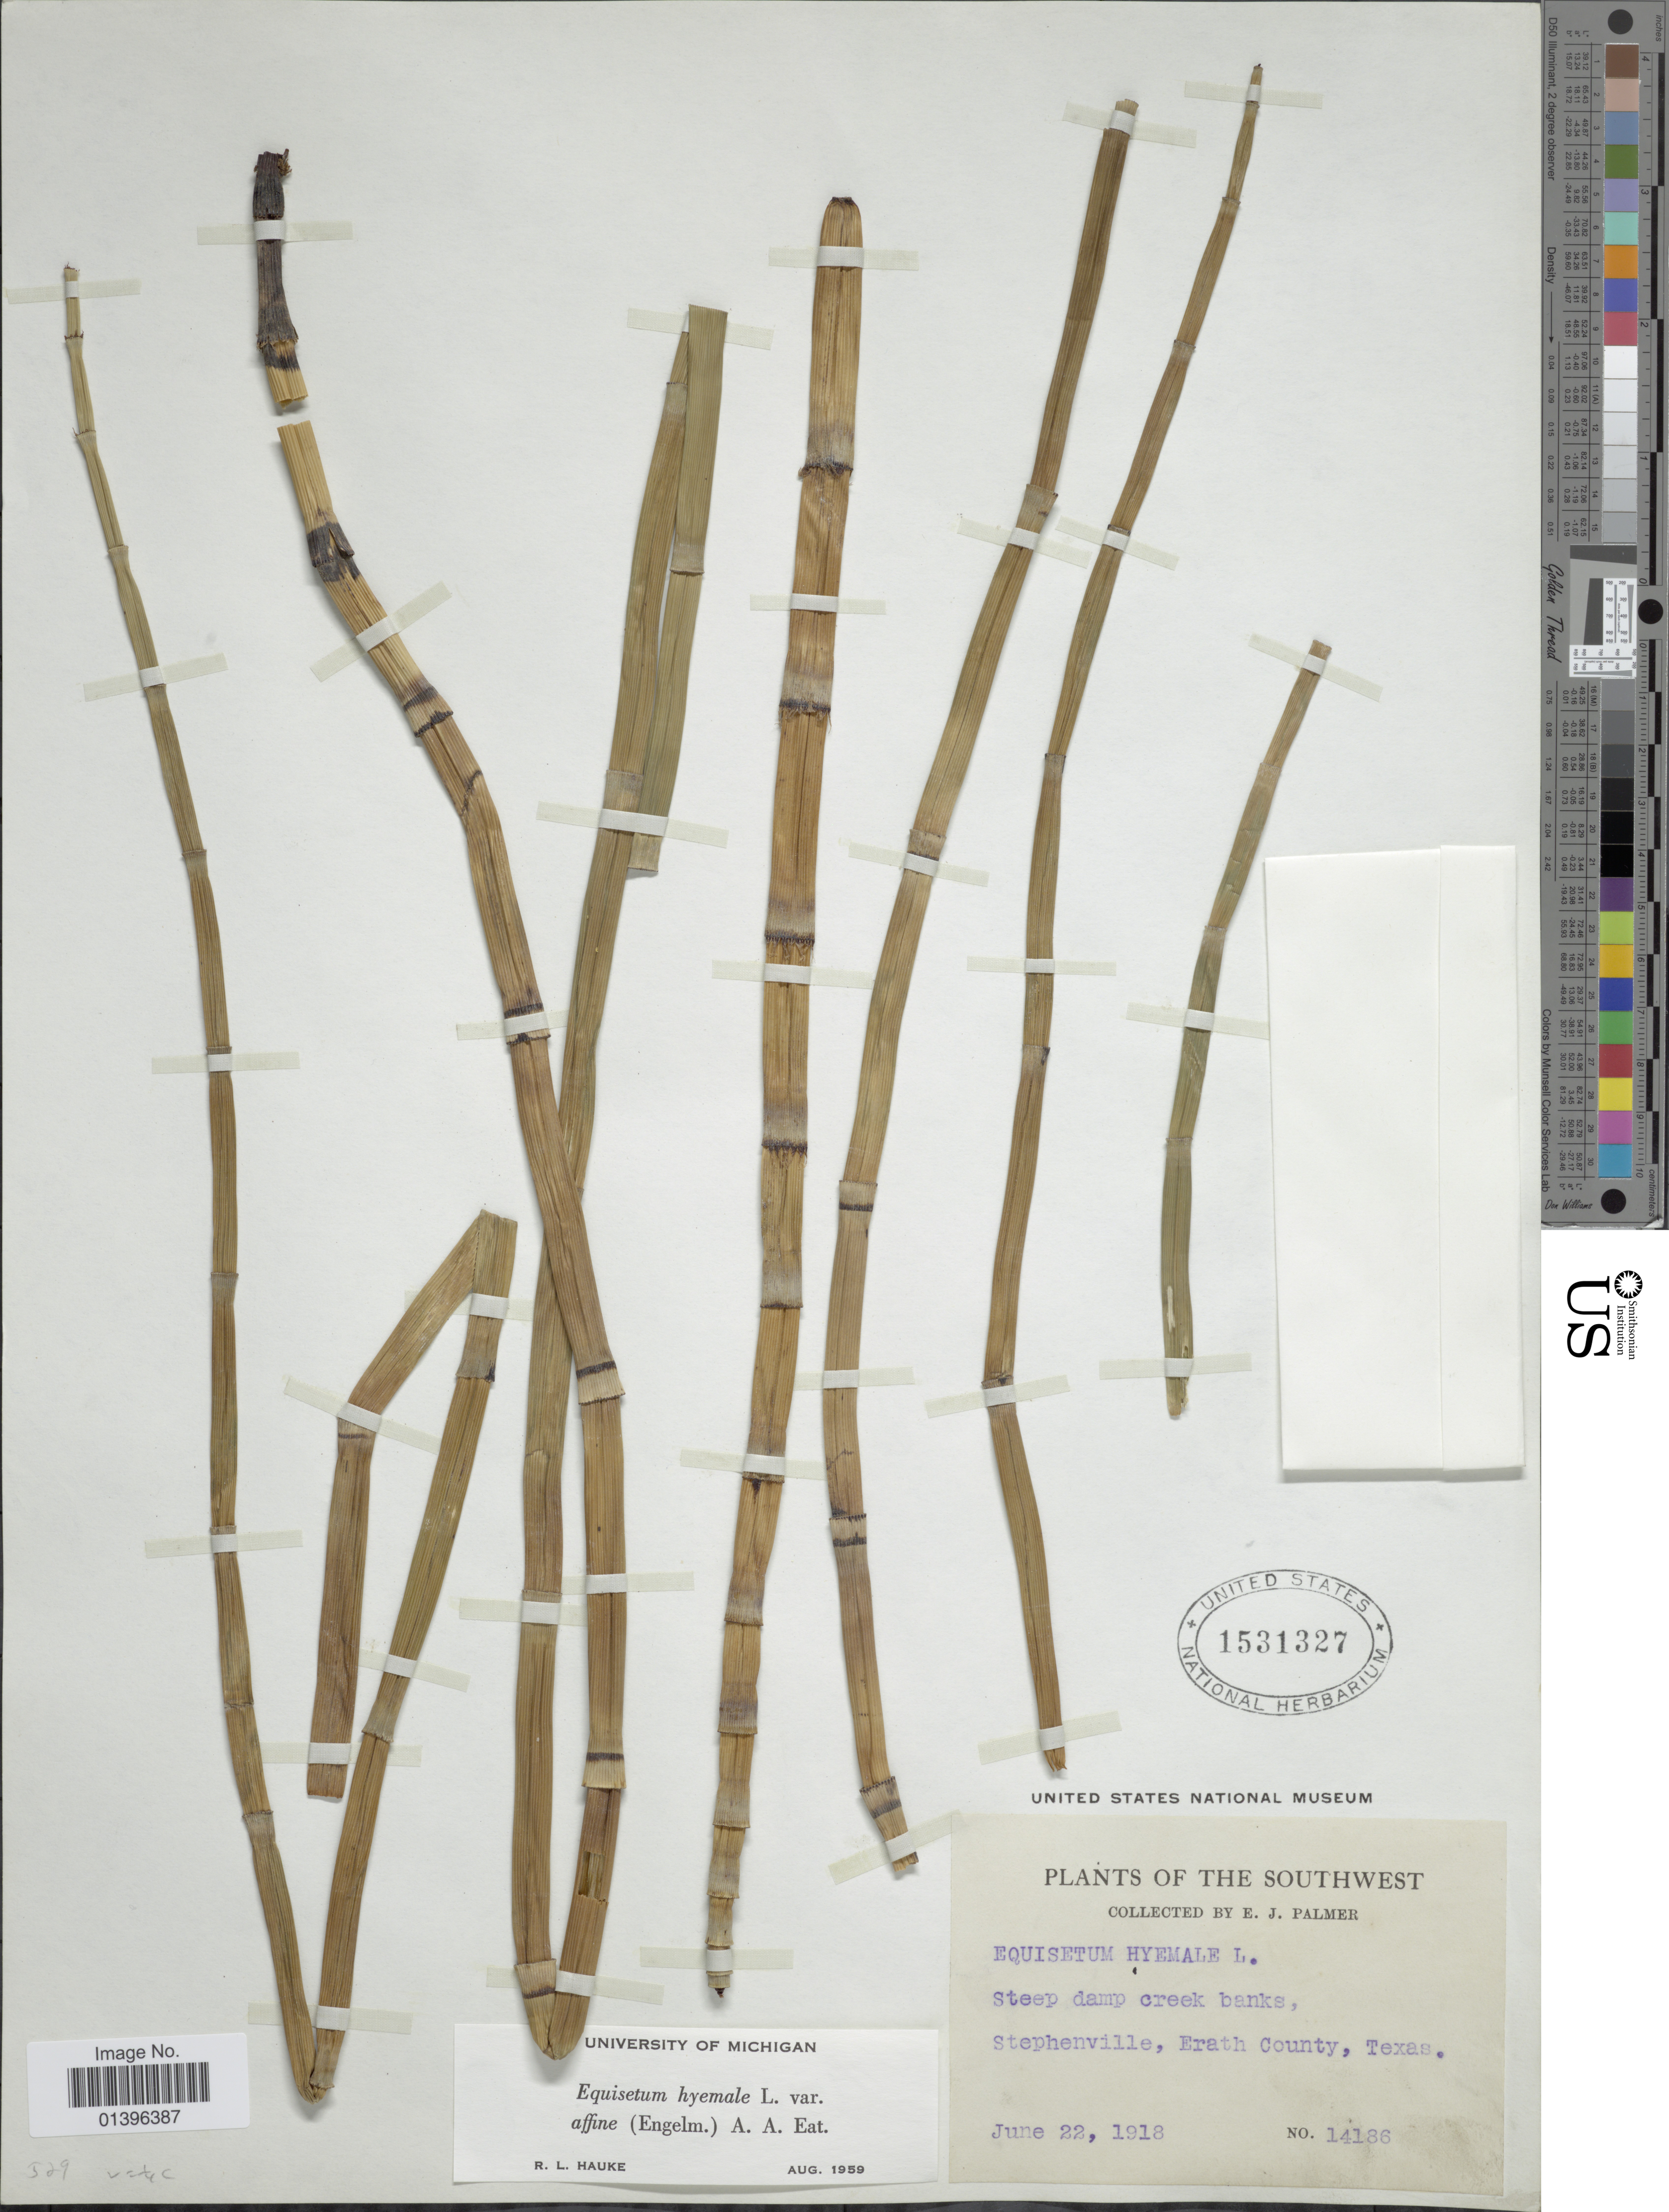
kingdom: Plantae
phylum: Tracheophyta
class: Polypodiopsida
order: Equisetales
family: Equisetaceae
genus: Equisetum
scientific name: Equisetum hyemale var. affine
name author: (Engelm.) A.A. Eaton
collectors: E. J. Palmer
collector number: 14186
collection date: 1918-06-22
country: United States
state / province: Texas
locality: Southwest. Stephenville, Erath County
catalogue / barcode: US 1531327